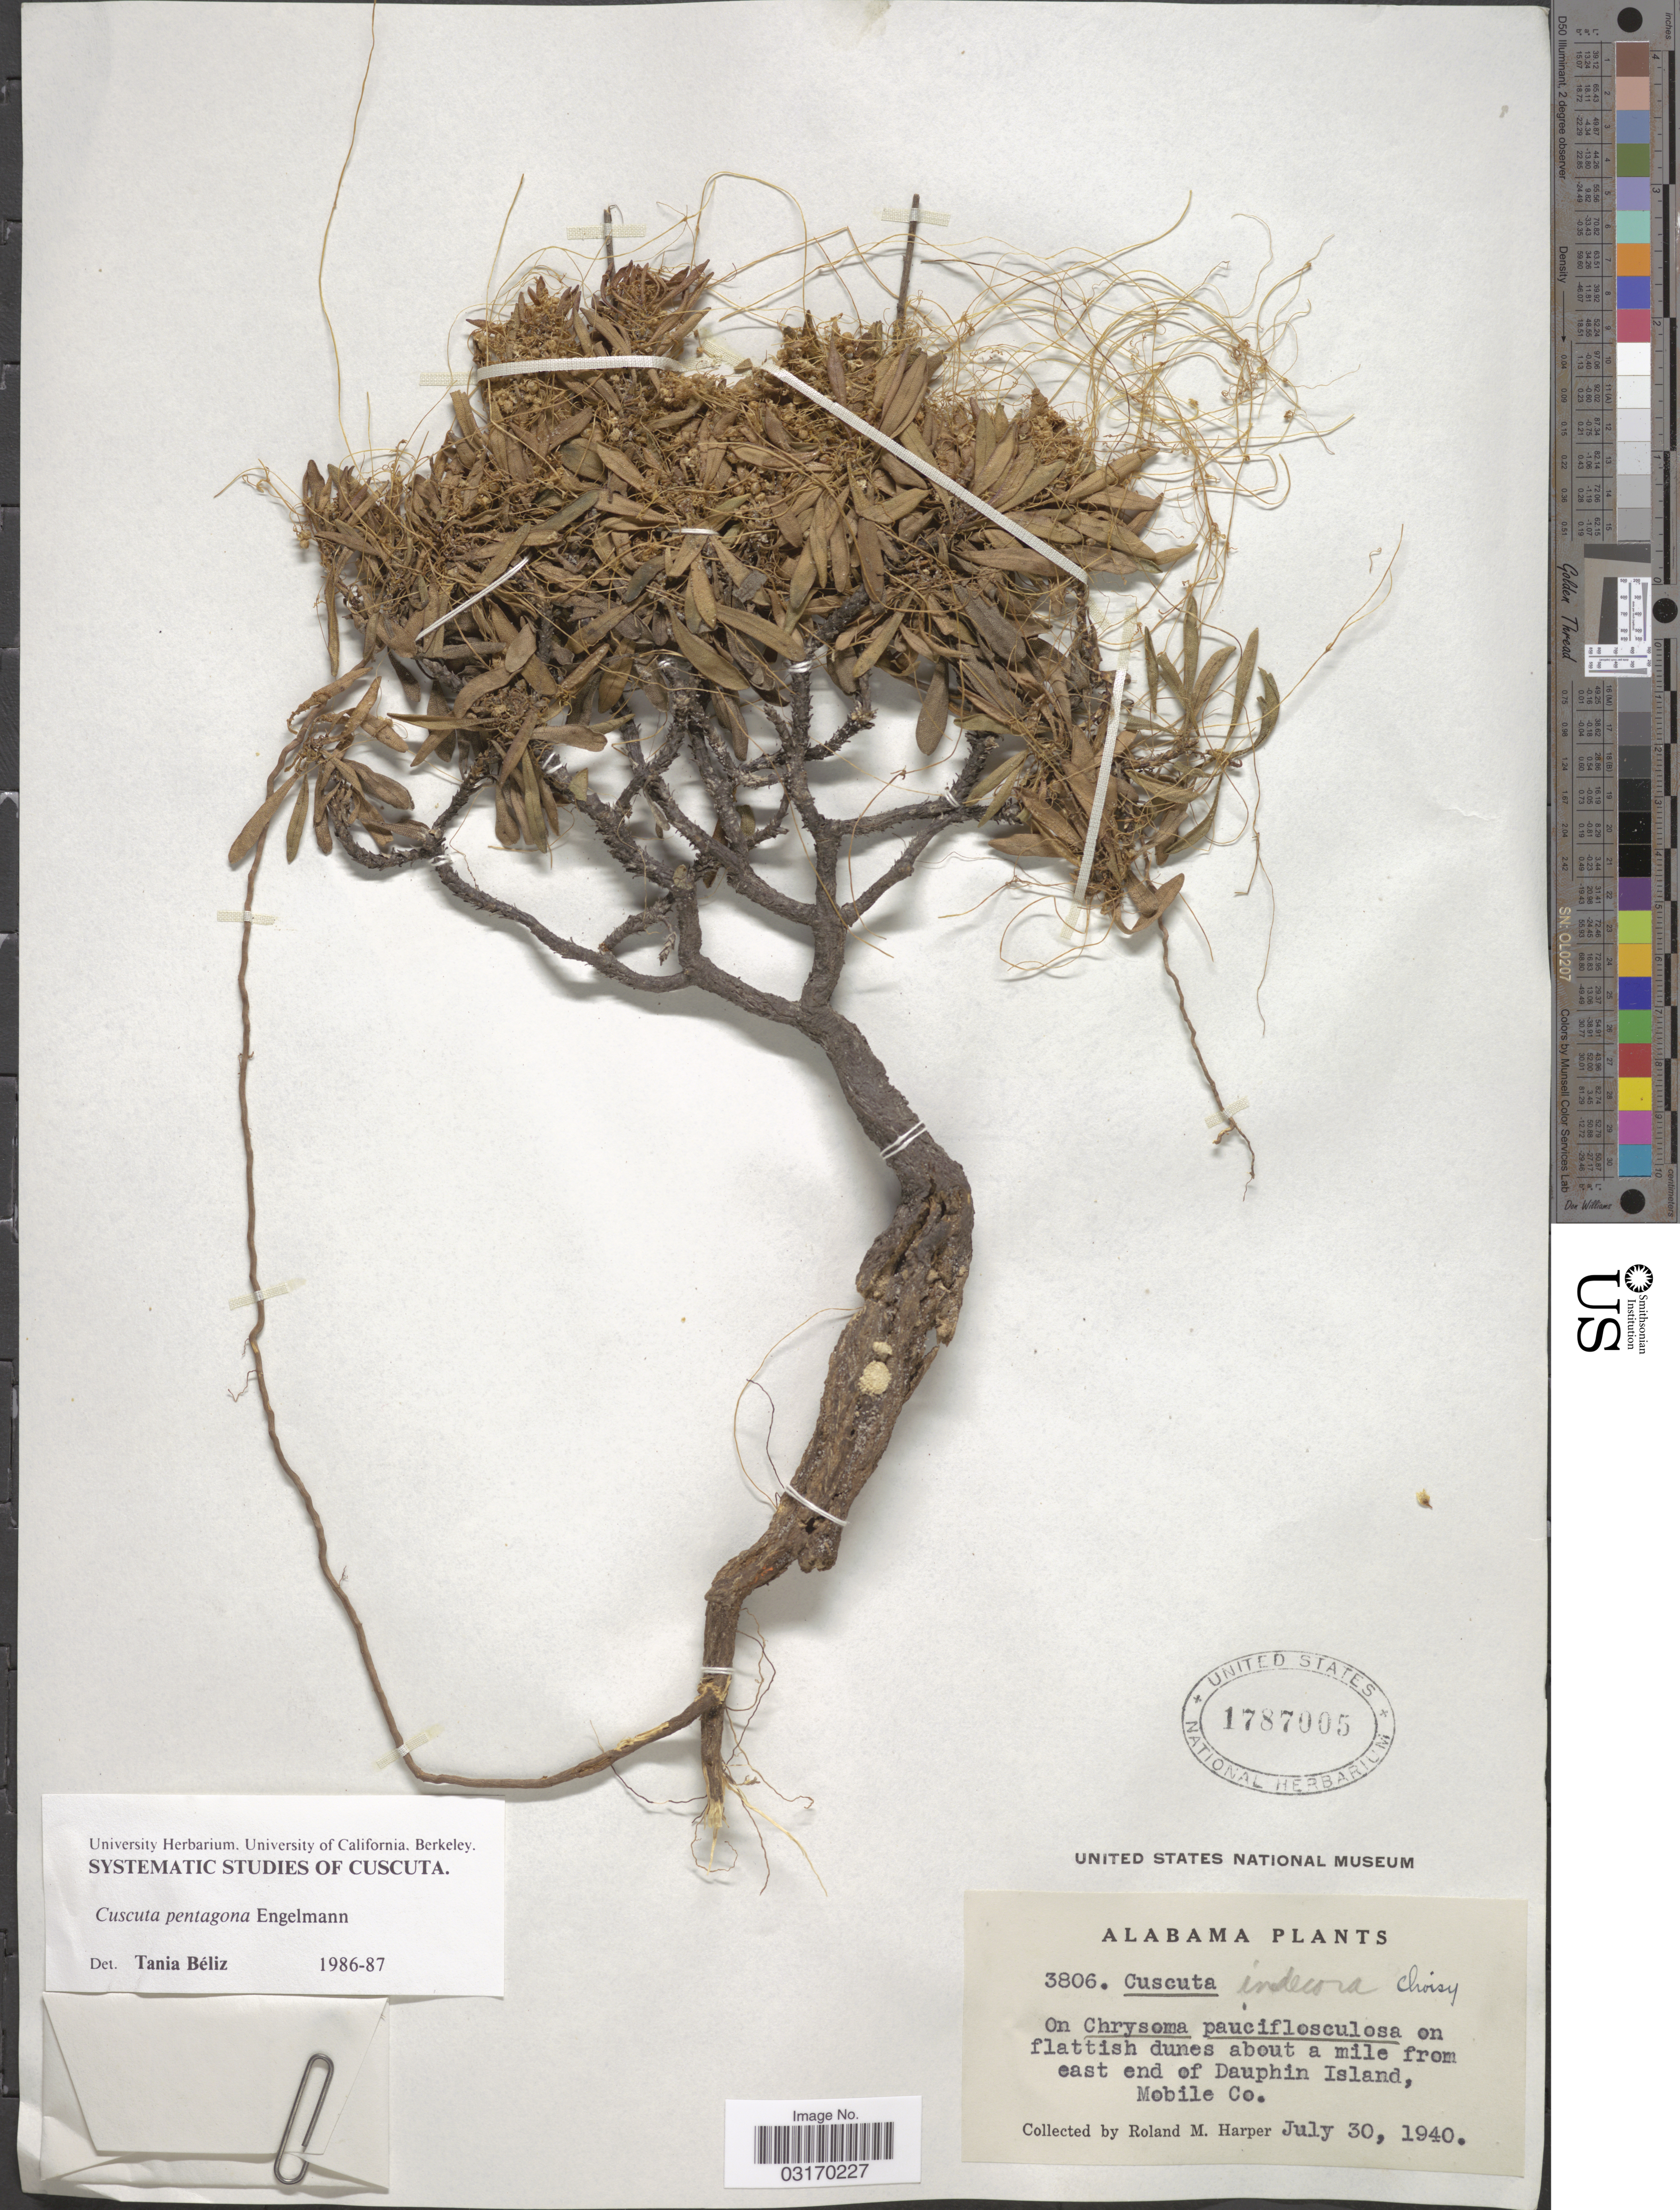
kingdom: Plantae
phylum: Tracheophyta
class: Magnoliopsida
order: Solanales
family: Convolvulaceae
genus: Cuscuta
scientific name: Cuscuta pentagona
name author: Engelm.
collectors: R. M. Harper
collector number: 3806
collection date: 1940-07-30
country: United States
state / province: Alabama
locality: About a mile from east end of Dauphin Island, Mobile Co.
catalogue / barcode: US 1787005